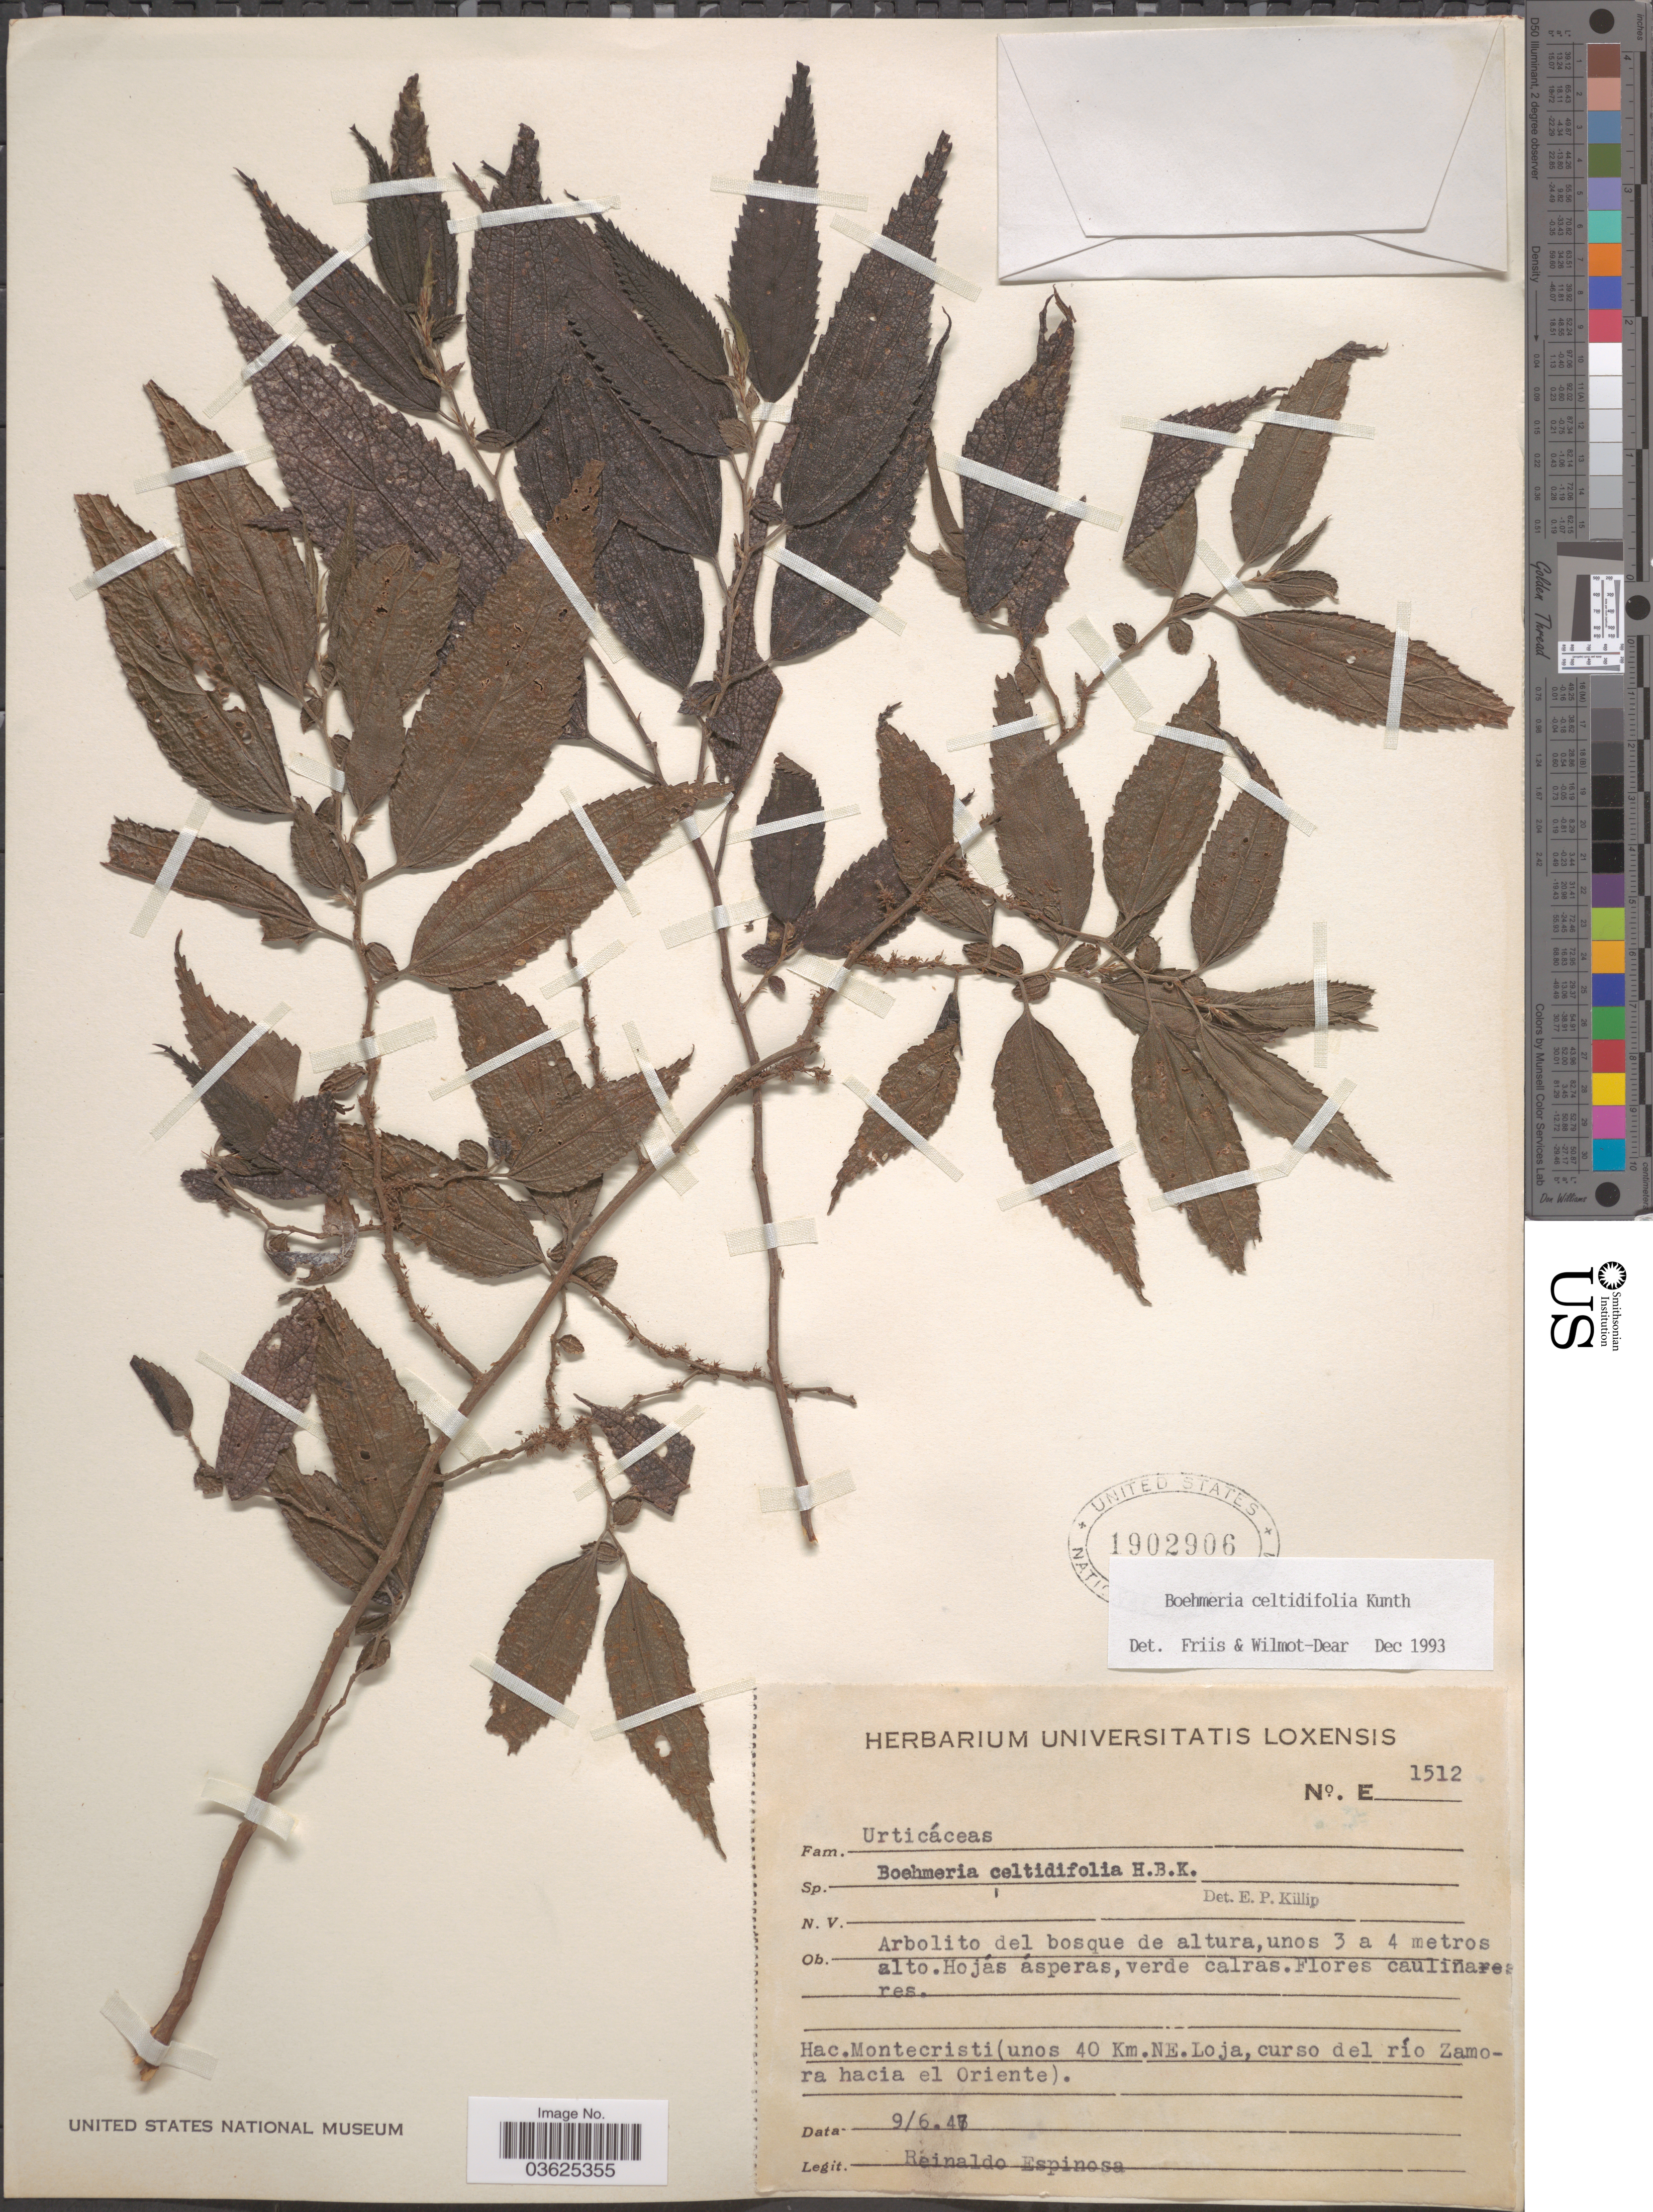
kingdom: Plantae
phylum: Tracheophyta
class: Magnoliopsida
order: Rosales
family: Urticaceae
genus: Boehmeria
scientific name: Boehmeria celtidifolia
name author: Kunth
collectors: R. Espinosa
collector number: E1512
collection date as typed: Transcribed d/m/y: 9/6/47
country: Ecuador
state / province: Loja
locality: Montecristi (unos 40 Km. NE. Loja, curso del río Zamora hacia el Oriente).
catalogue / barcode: US 1902906